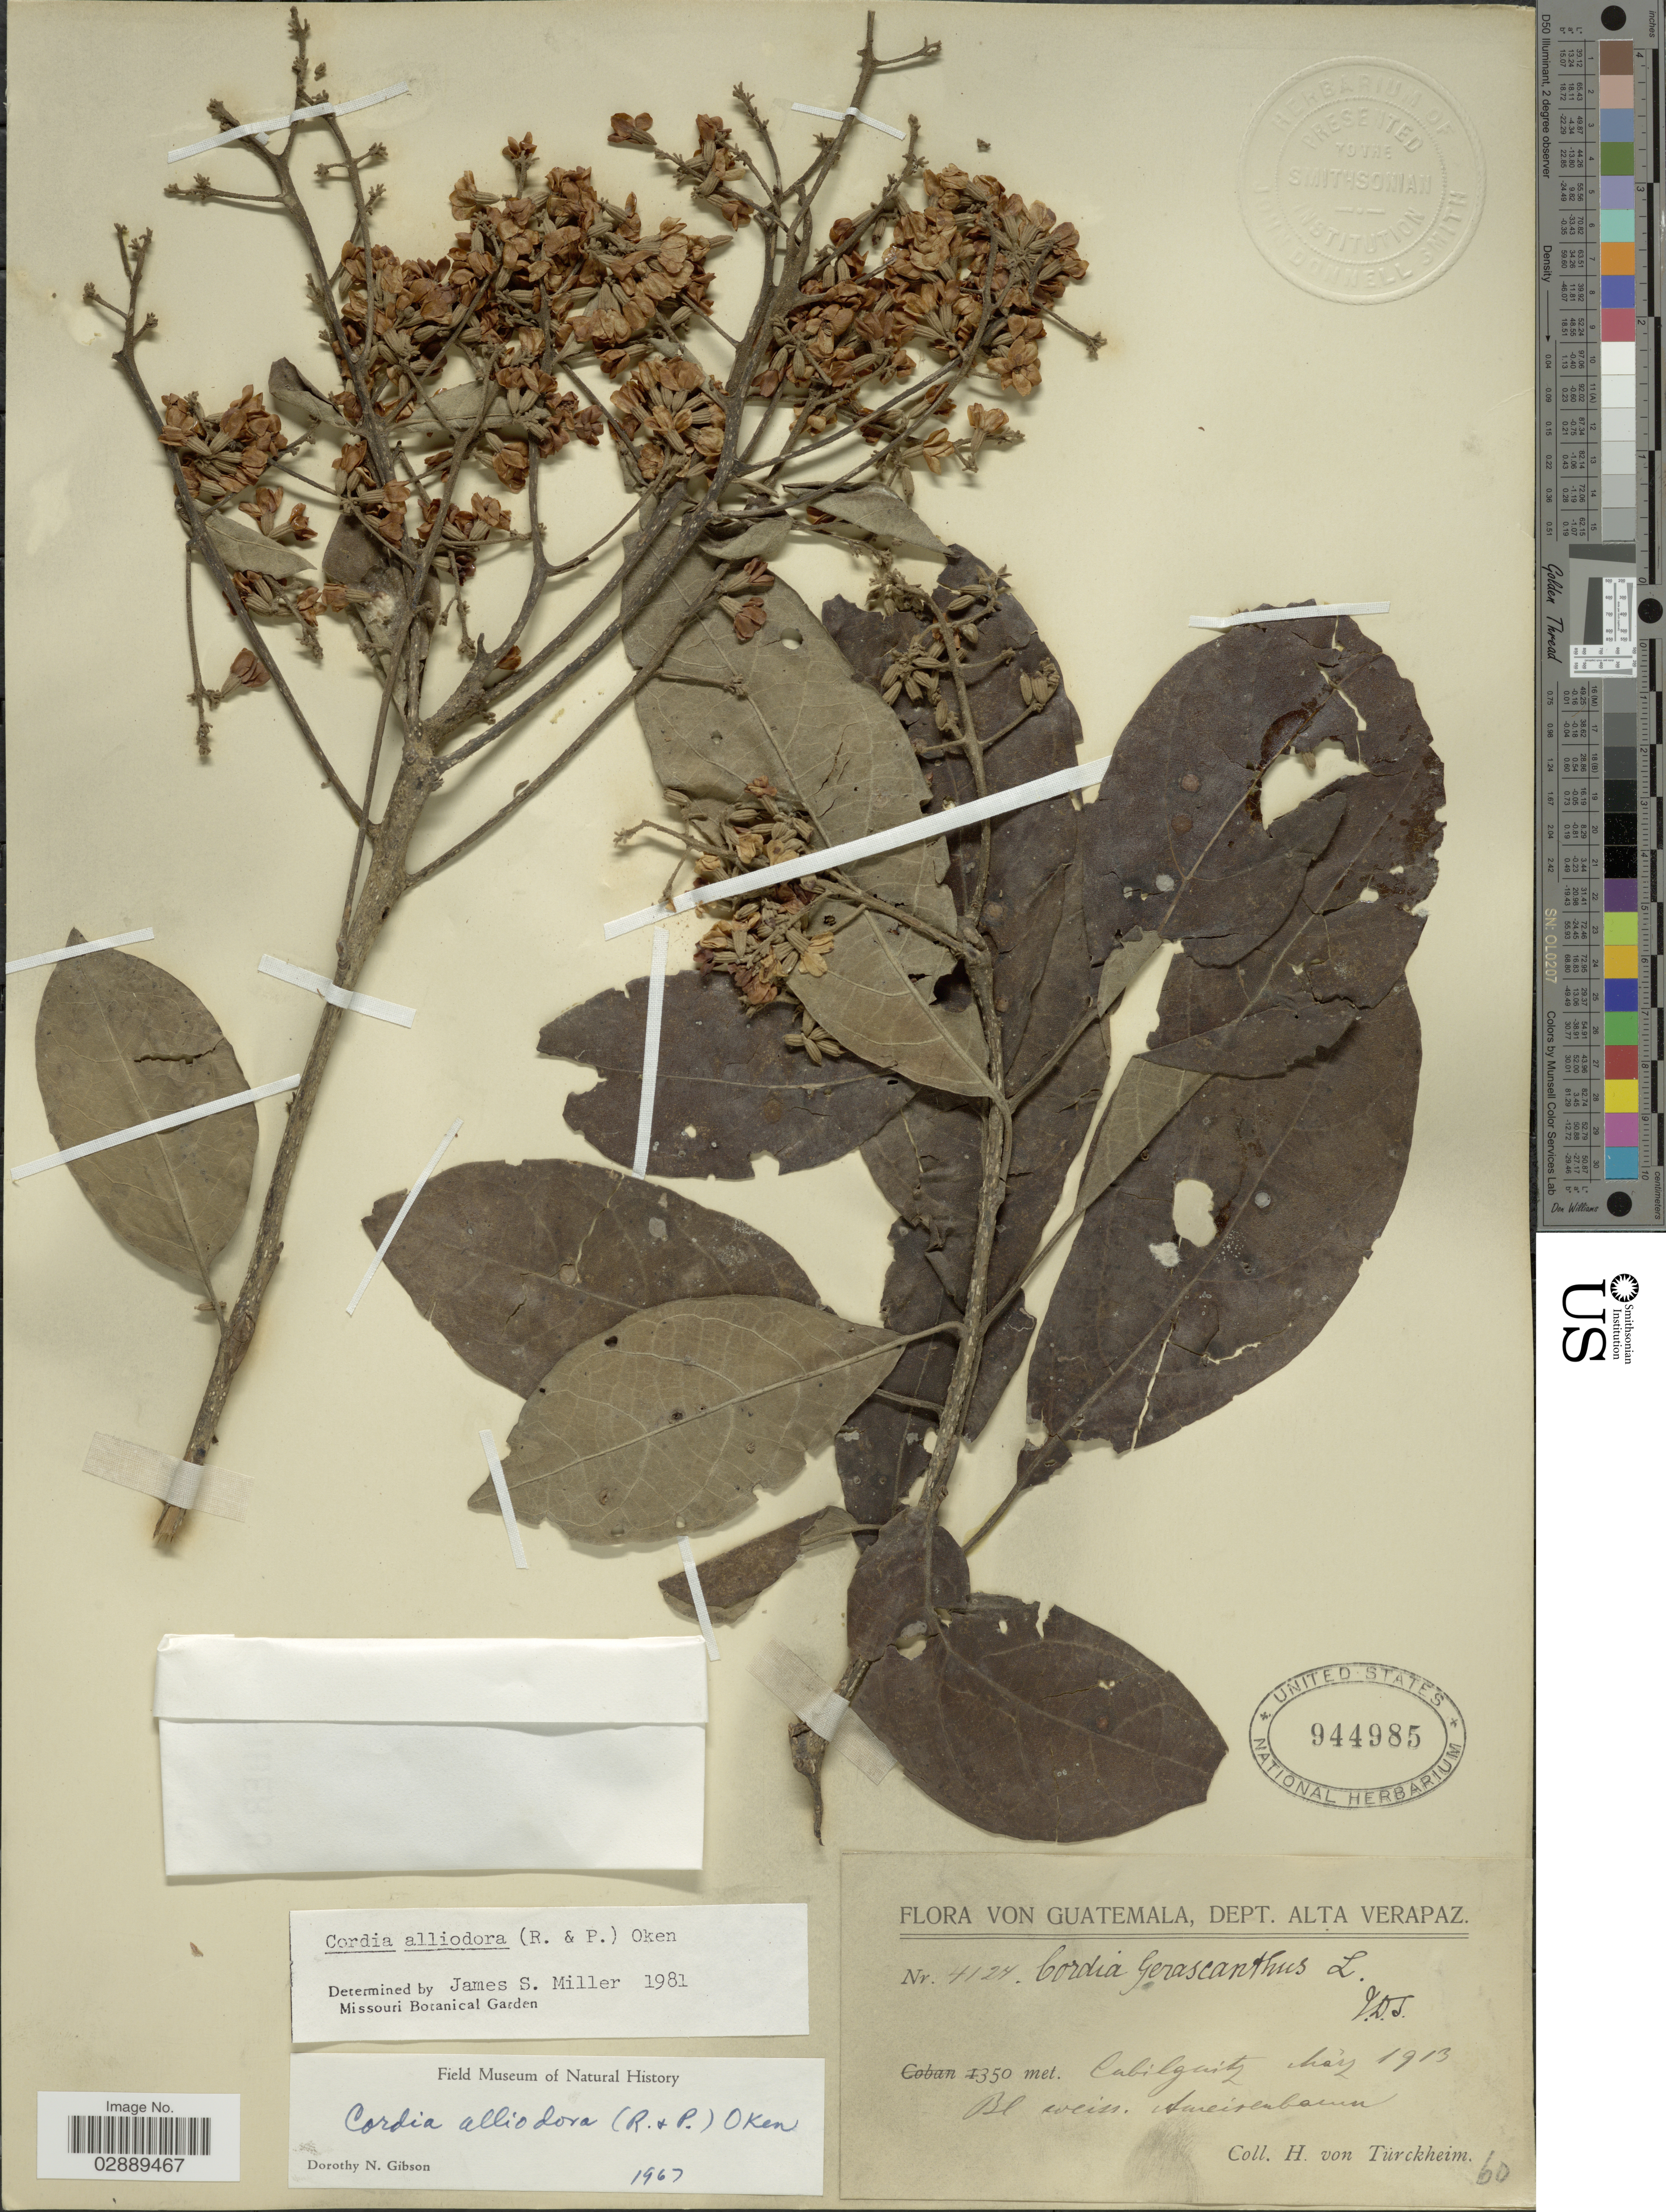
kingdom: Plantae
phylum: Tracheophyta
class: Magnoliopsida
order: Boraginales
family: Cordiaceae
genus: Cordia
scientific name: Cordia alliodora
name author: (Ruiz & Pav.) Oken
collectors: H. von Türckheim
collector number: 4124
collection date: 1913-03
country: Guatemala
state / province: Alta Verapaz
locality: Dept. Alta Verapaz, Cubilguitz.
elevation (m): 350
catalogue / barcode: US 944985